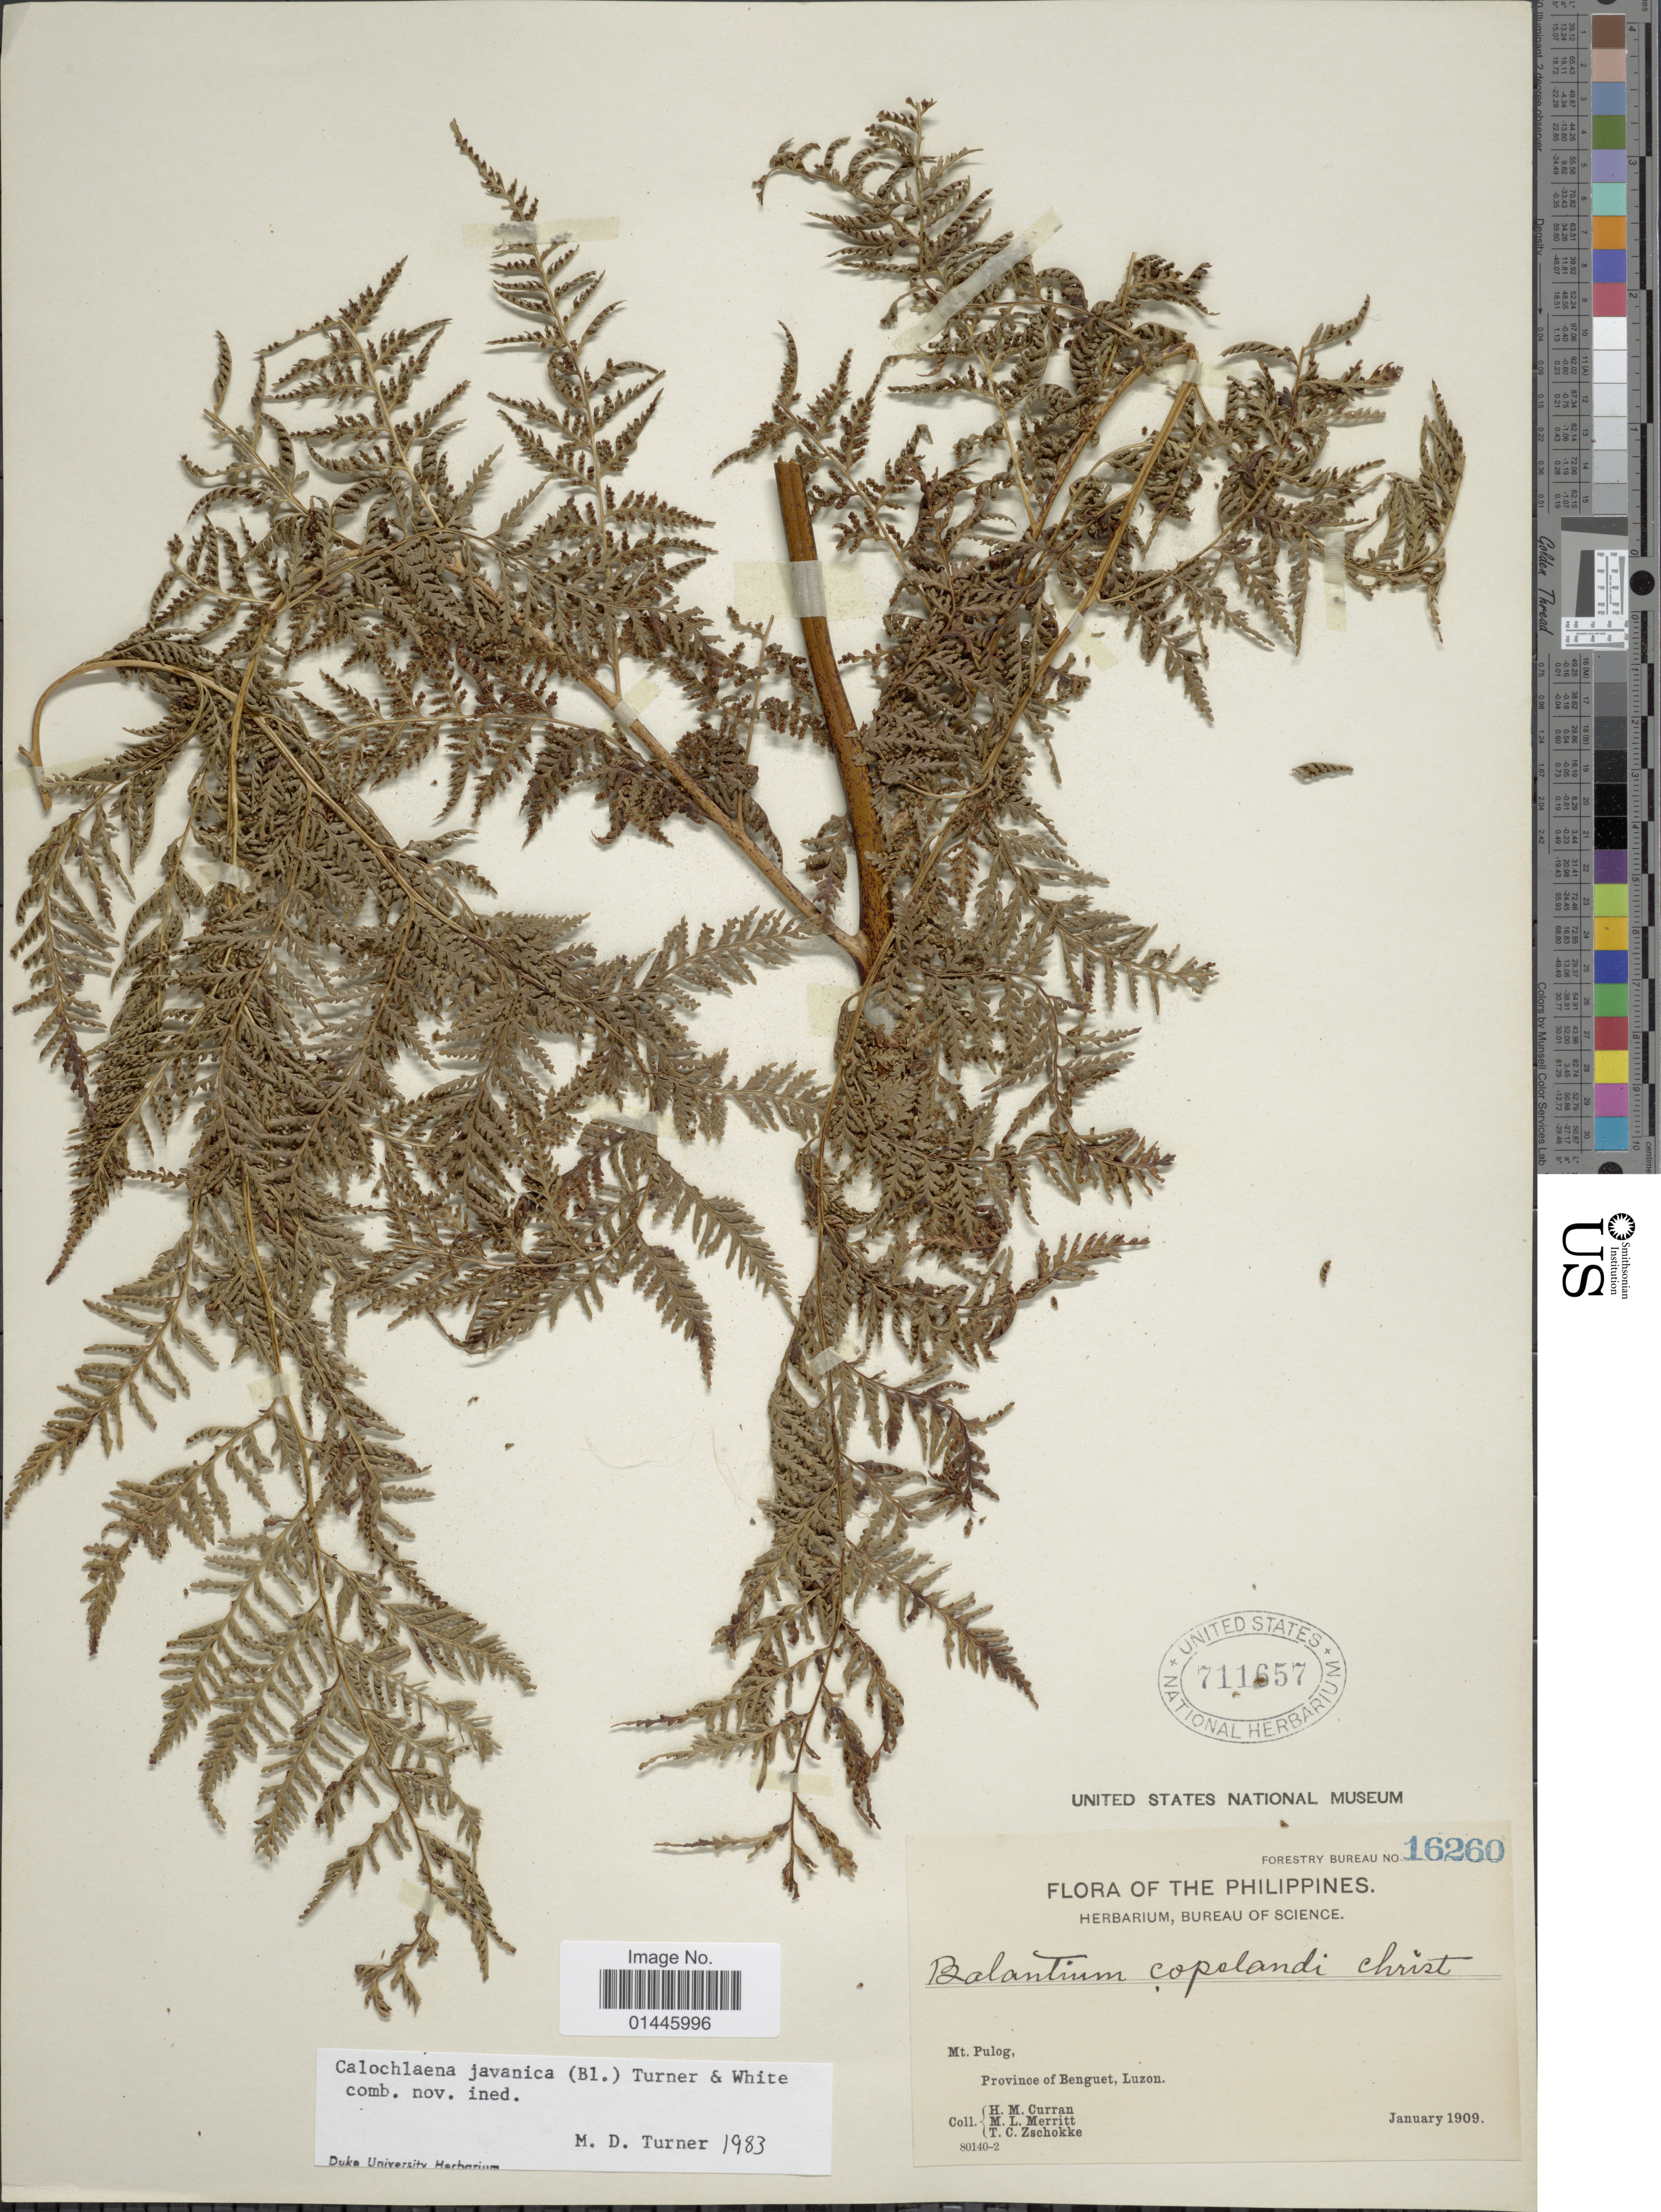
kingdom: Plantae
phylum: Tracheophyta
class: Polypodiopsida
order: Cyatheales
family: Dicksoniaceae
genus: Calochlaena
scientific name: Calochlaena javanica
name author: (Blume) M.D. Turner & R.A. White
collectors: H. M. Curran, M. L. Merritt & T. C. Zschokke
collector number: forestry Bureau 16260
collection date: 1909-01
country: Philippines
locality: Mt. Pulog, Province of Benguet, Luzon.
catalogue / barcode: US 711657